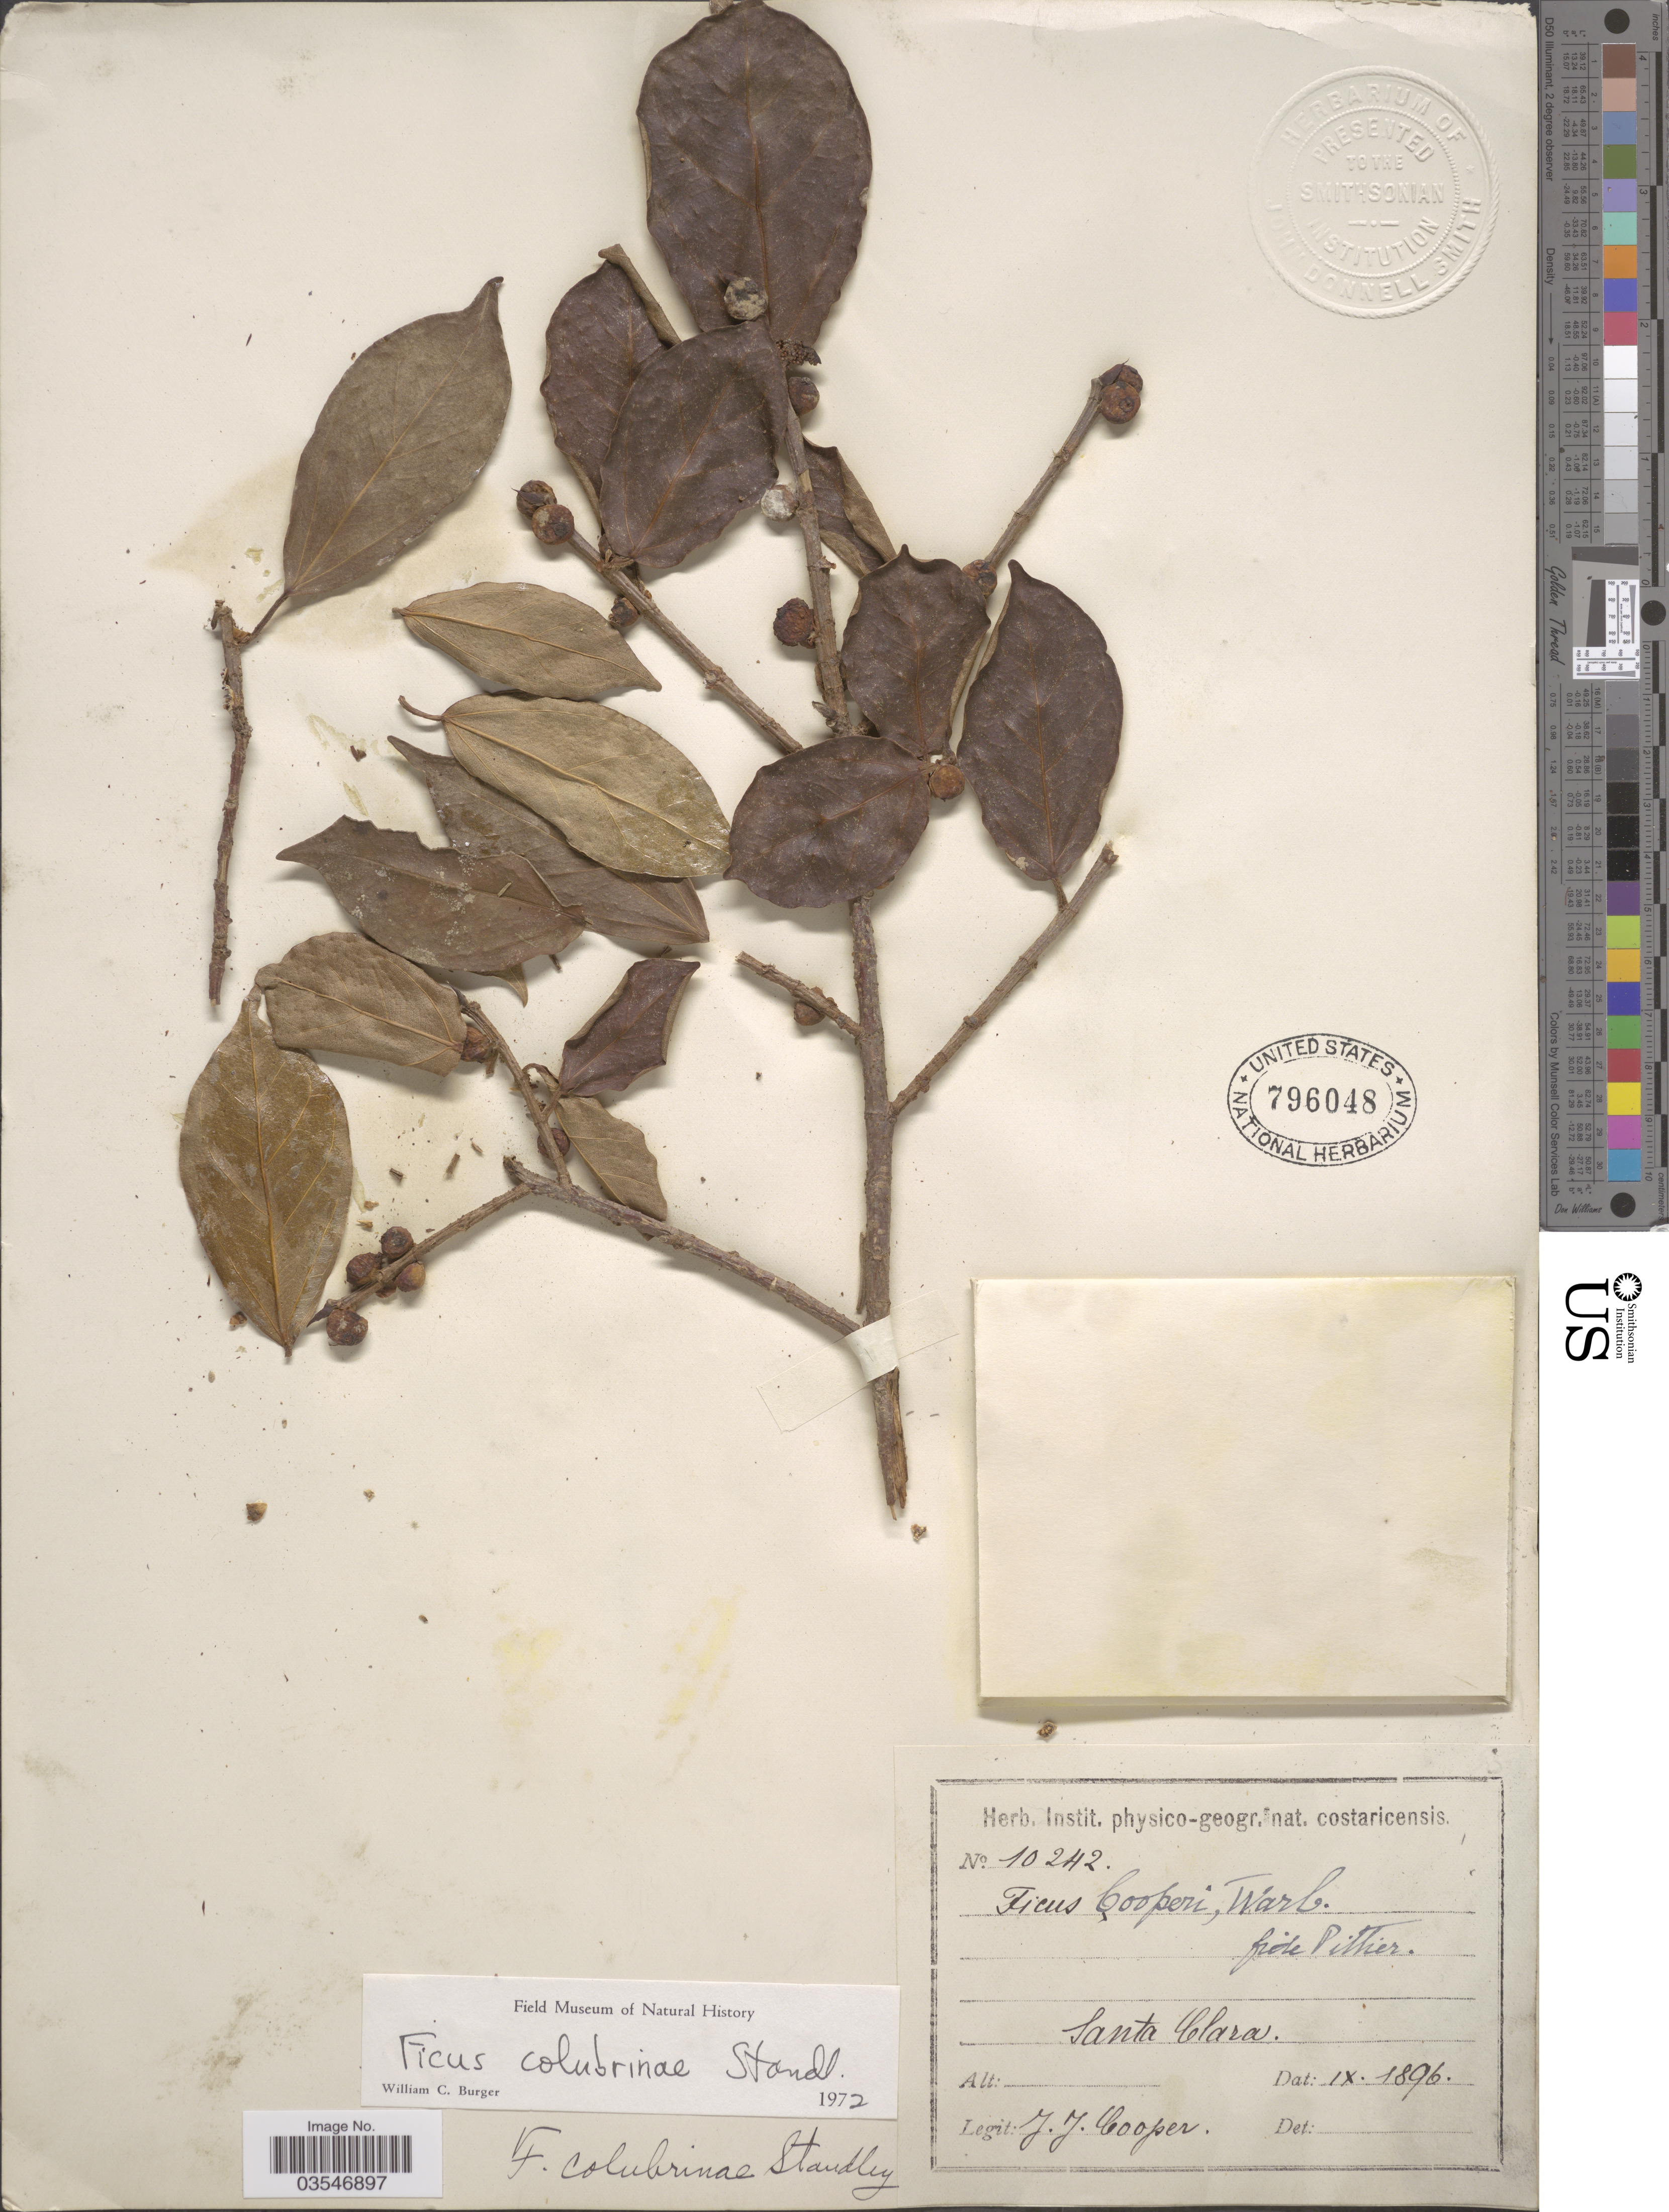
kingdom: Plantae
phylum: Tracheophyta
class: Magnoliopsida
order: Rosales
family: Moraceae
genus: Ficus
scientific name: Ficus colubrinae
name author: Standl.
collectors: J. J. Cooper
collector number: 10242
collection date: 1896-09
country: Costa Rica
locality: Santa Clara.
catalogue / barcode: US 796048